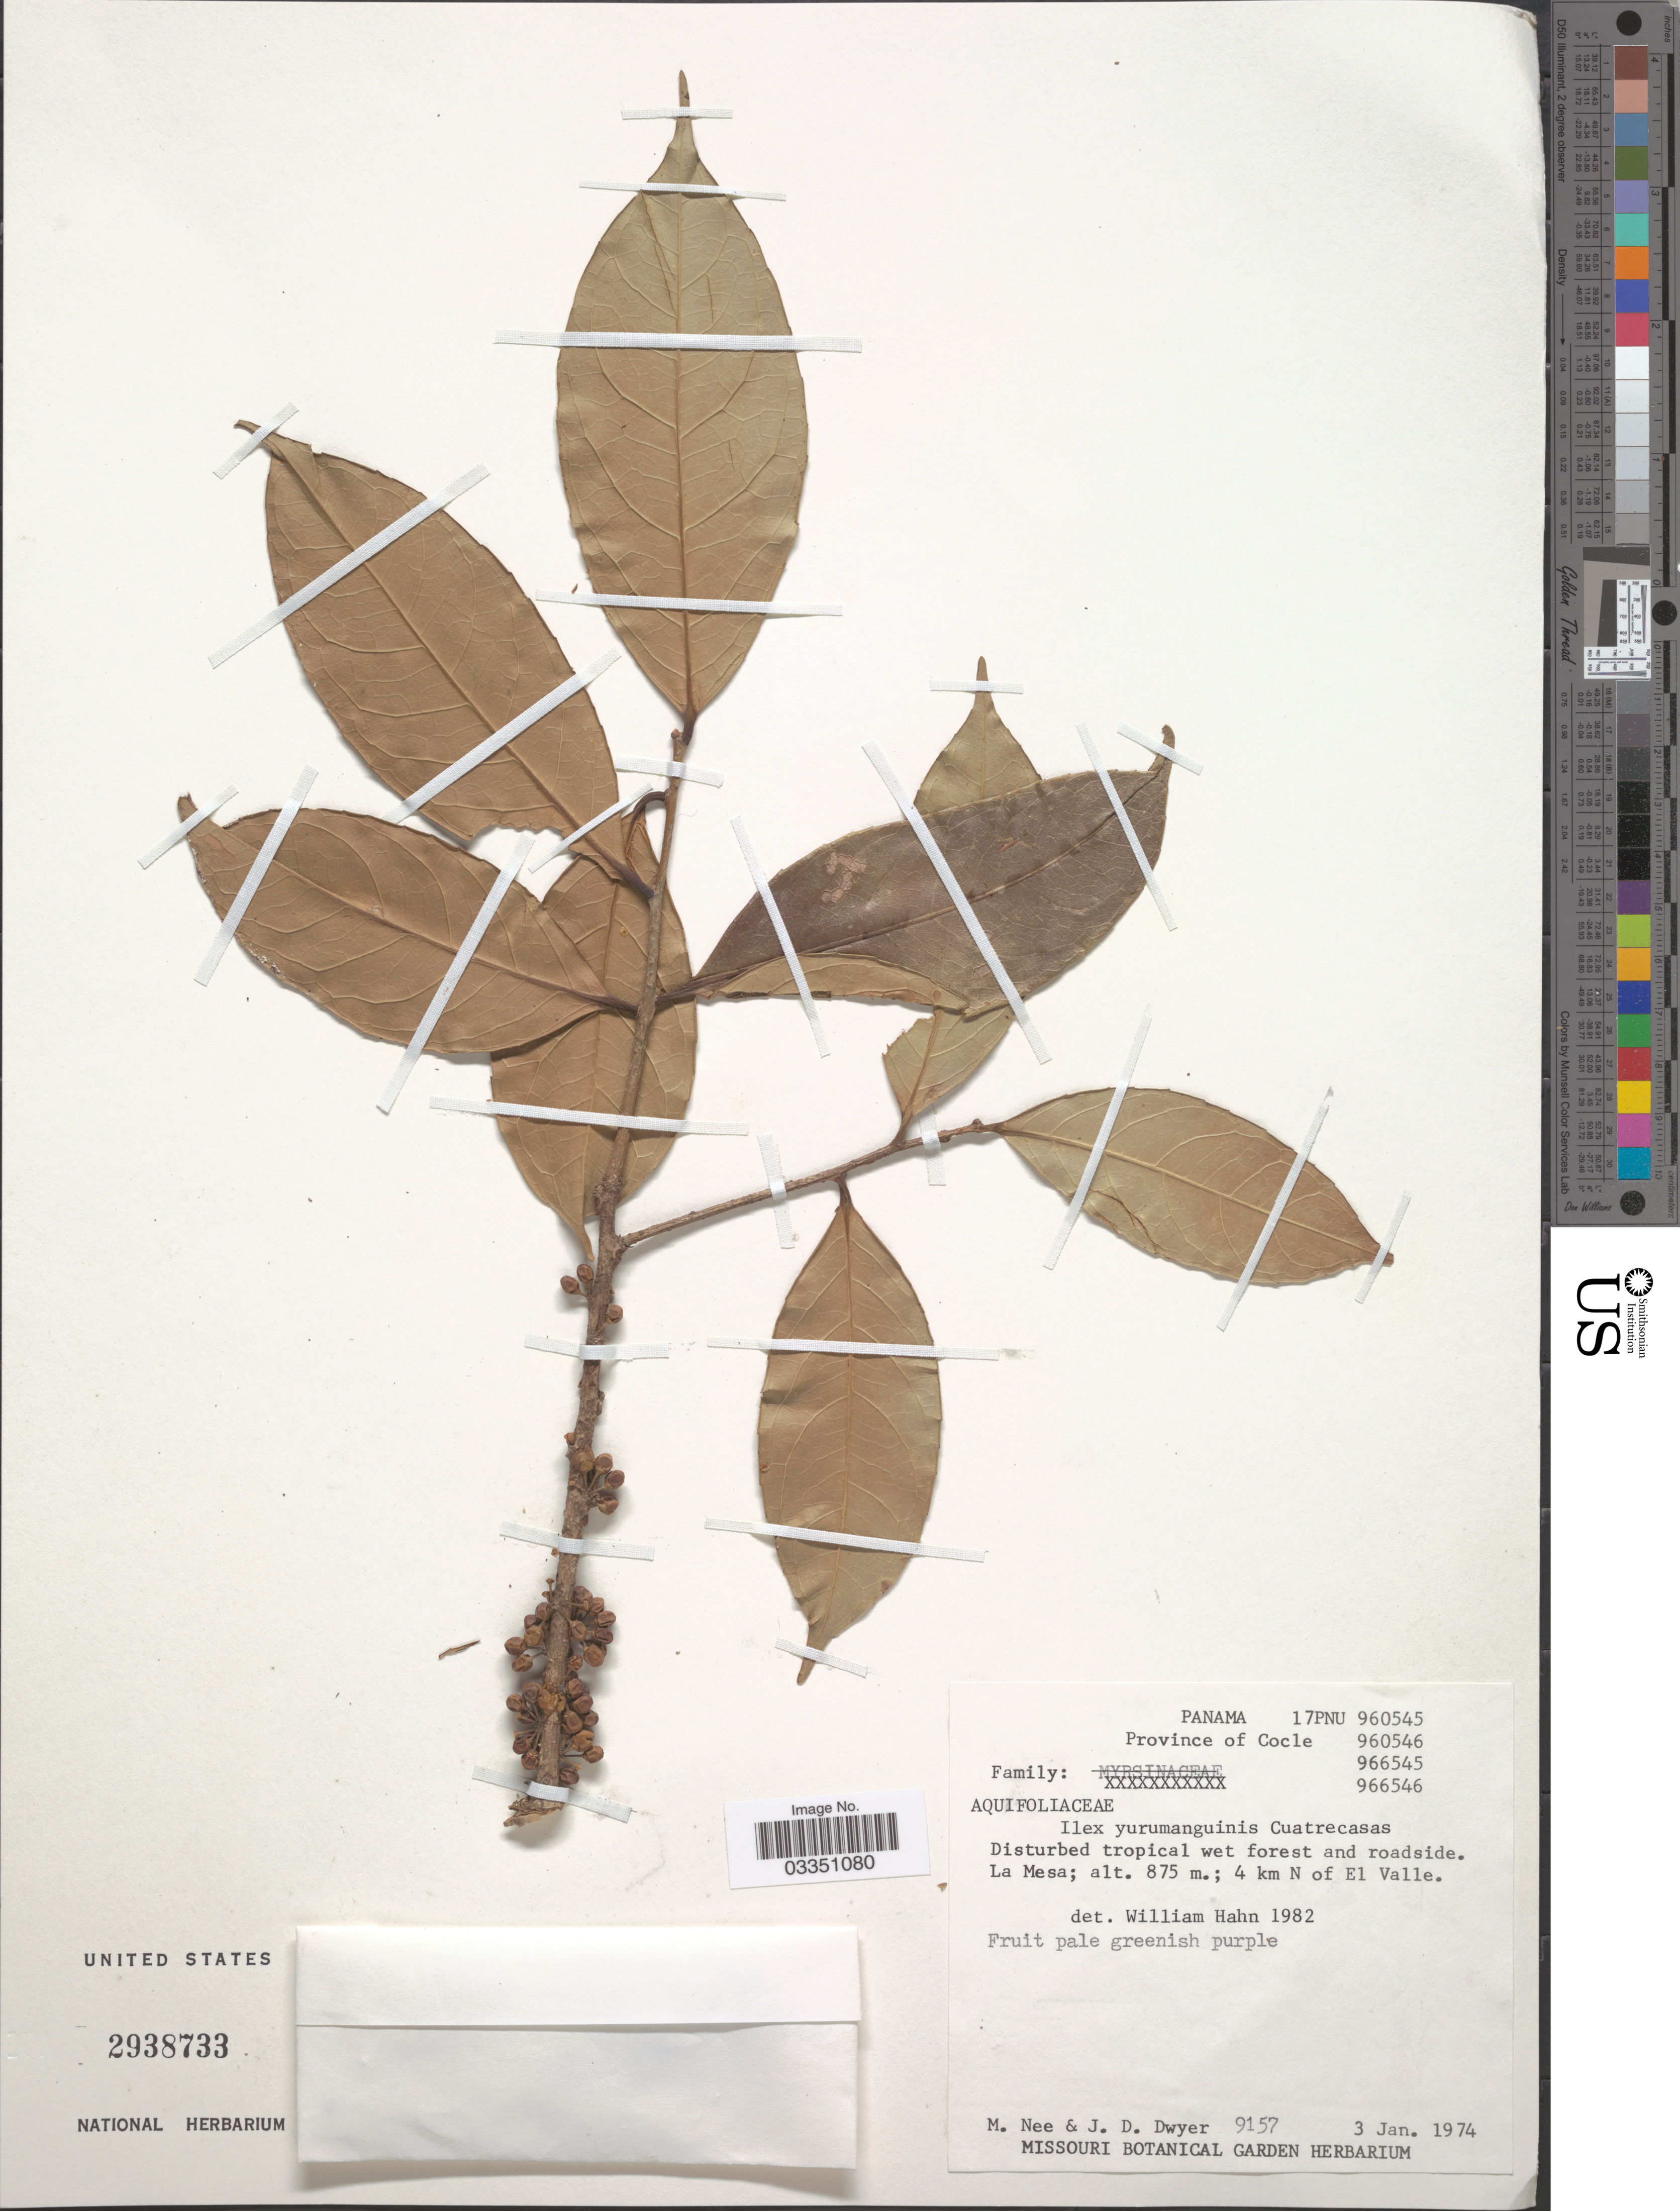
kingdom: Plantae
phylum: Tracheophyta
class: Magnoliopsida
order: Aquifoliales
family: Aquifoliaceae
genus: Ilex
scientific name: Ilex yurumanguinis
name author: Cuatrec.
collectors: M. Nee & J. D. Dwyer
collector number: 9157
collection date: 1974-01-03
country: Panama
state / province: Coclé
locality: Disturbed tropical wet forest and roadside. La Mesa; 4 km N of El Valle.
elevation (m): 875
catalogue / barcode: US 2938733